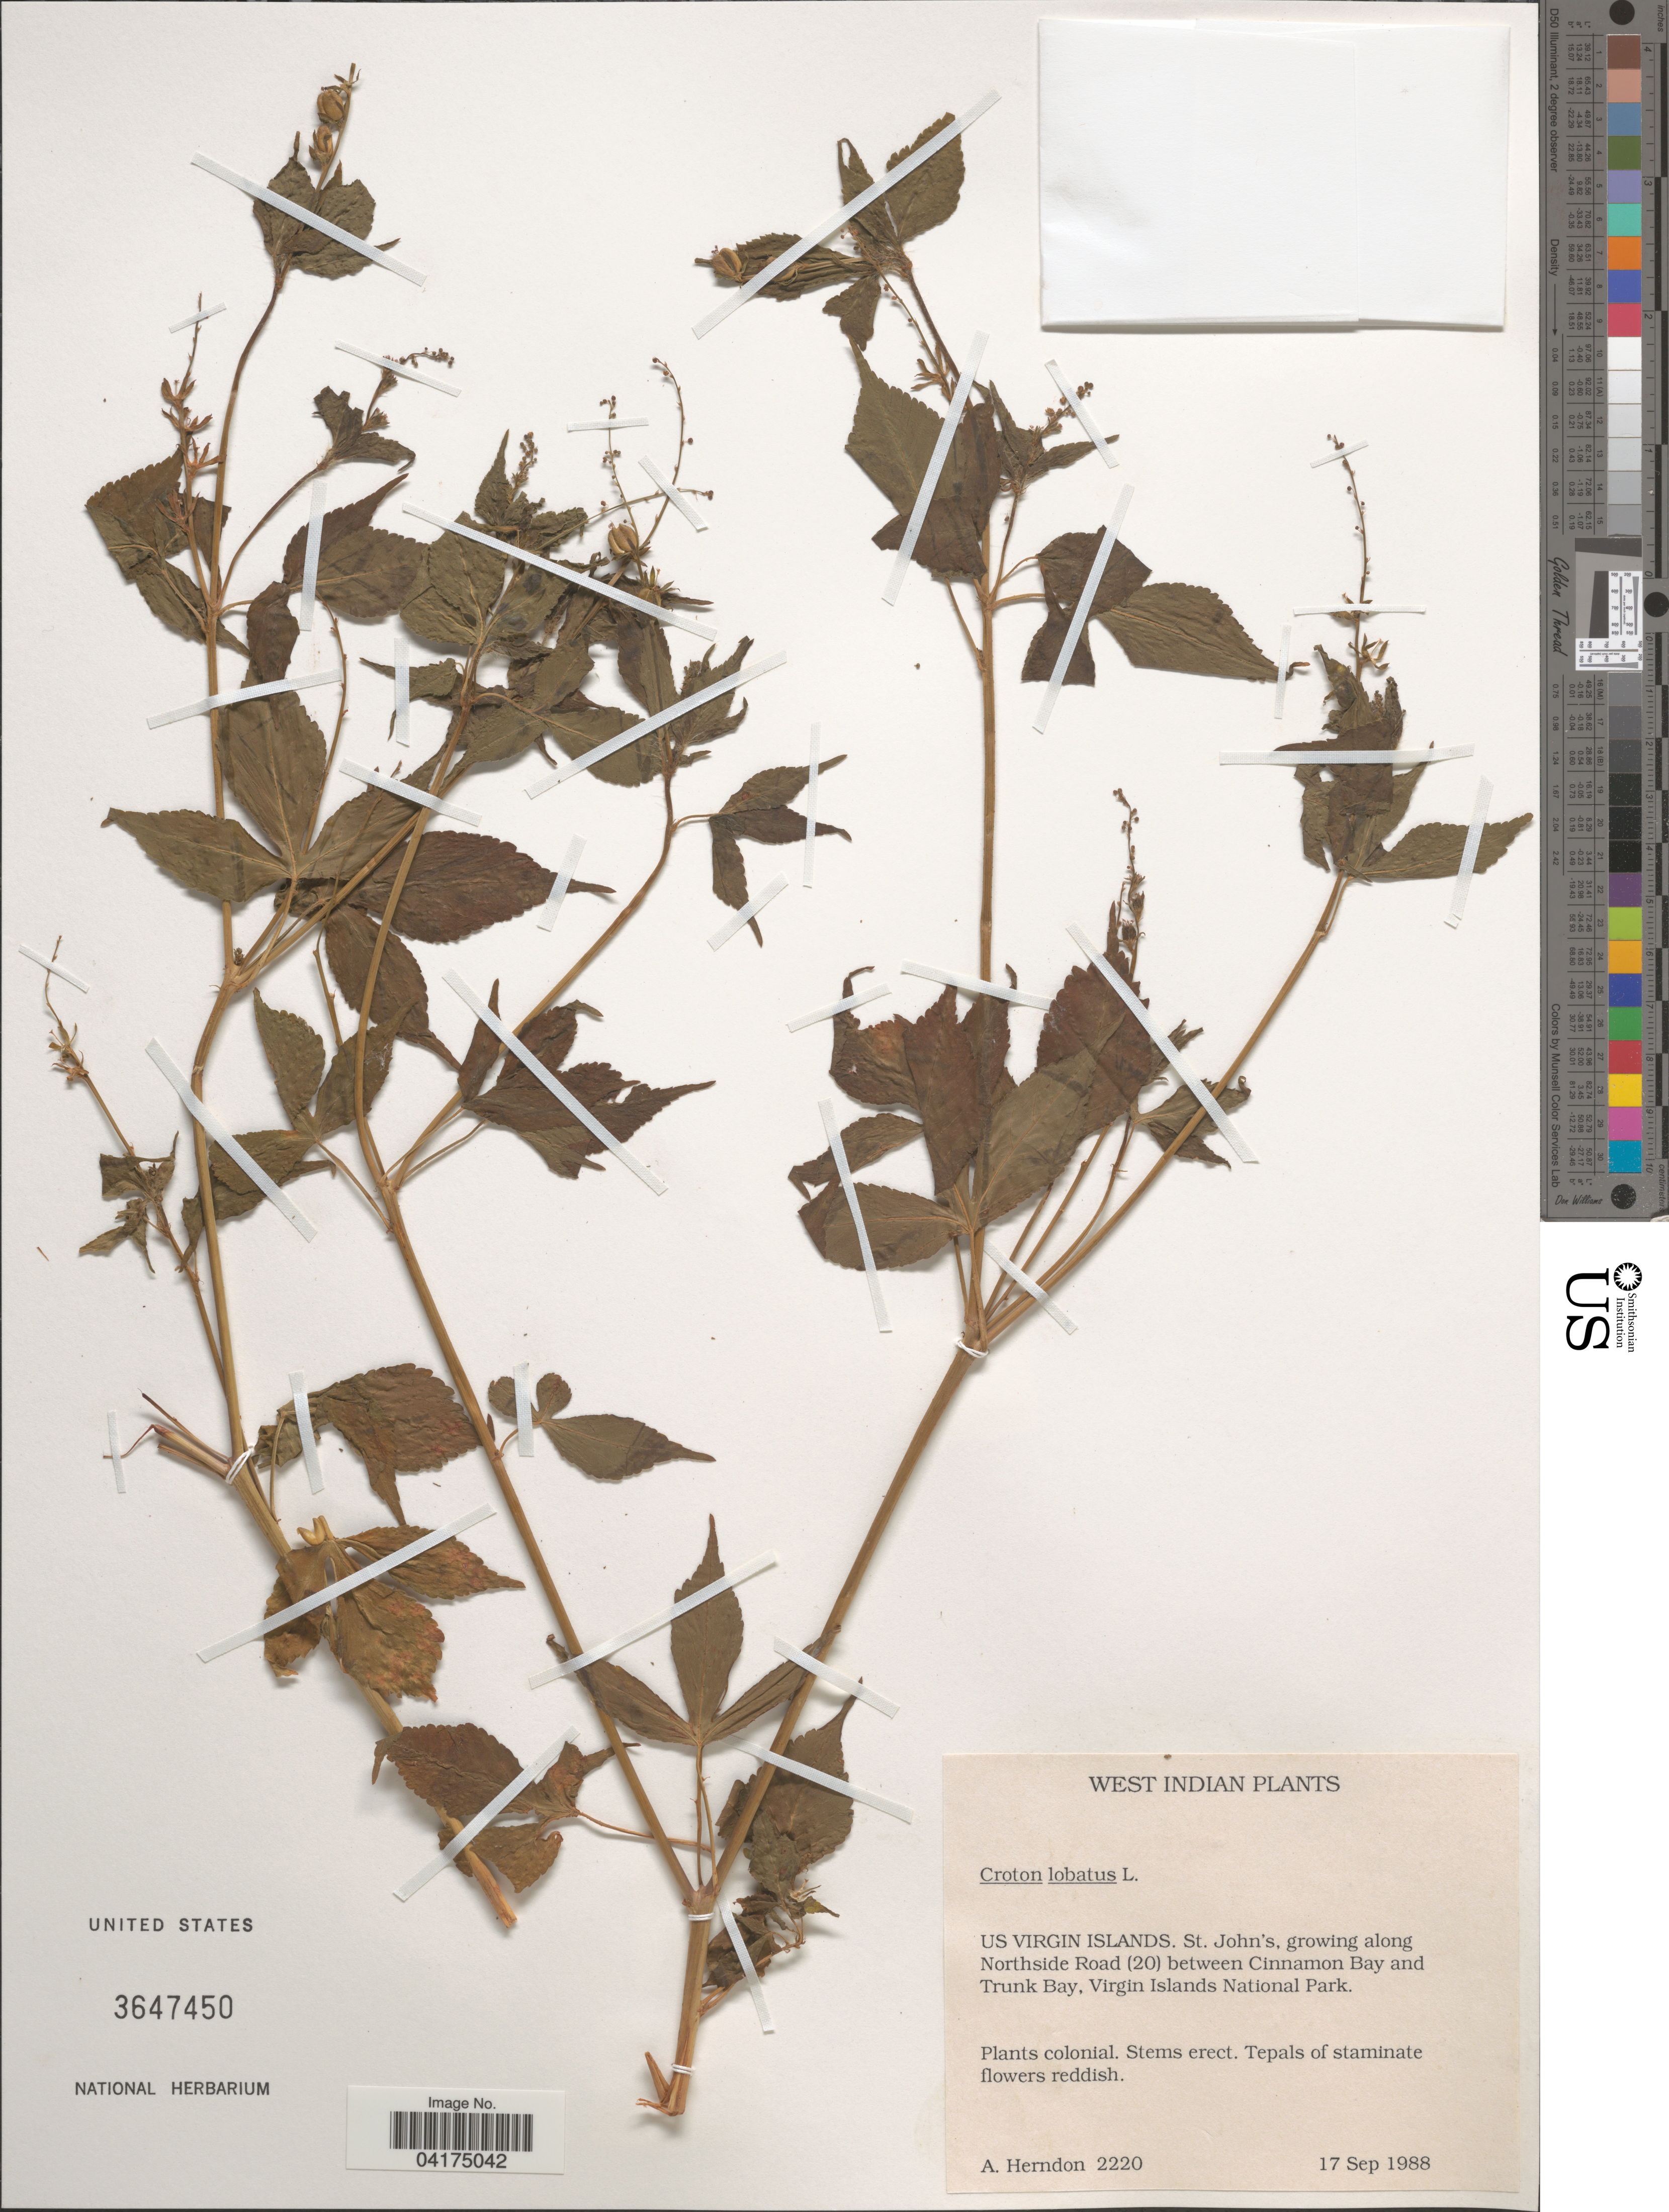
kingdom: Plantae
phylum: Tracheophyta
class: Magnoliopsida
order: Malpighiales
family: Euphorbiaceae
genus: Croton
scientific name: Croton lobatus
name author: L.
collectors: A. Herndon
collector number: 2220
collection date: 1988-09-17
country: U.S. Virgin Islands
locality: West Indian. St. John's, growing along Northside Road (20) between Cinnamon Bay and Trunk Bay, Virgin Islands National Park.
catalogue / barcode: US 3647450